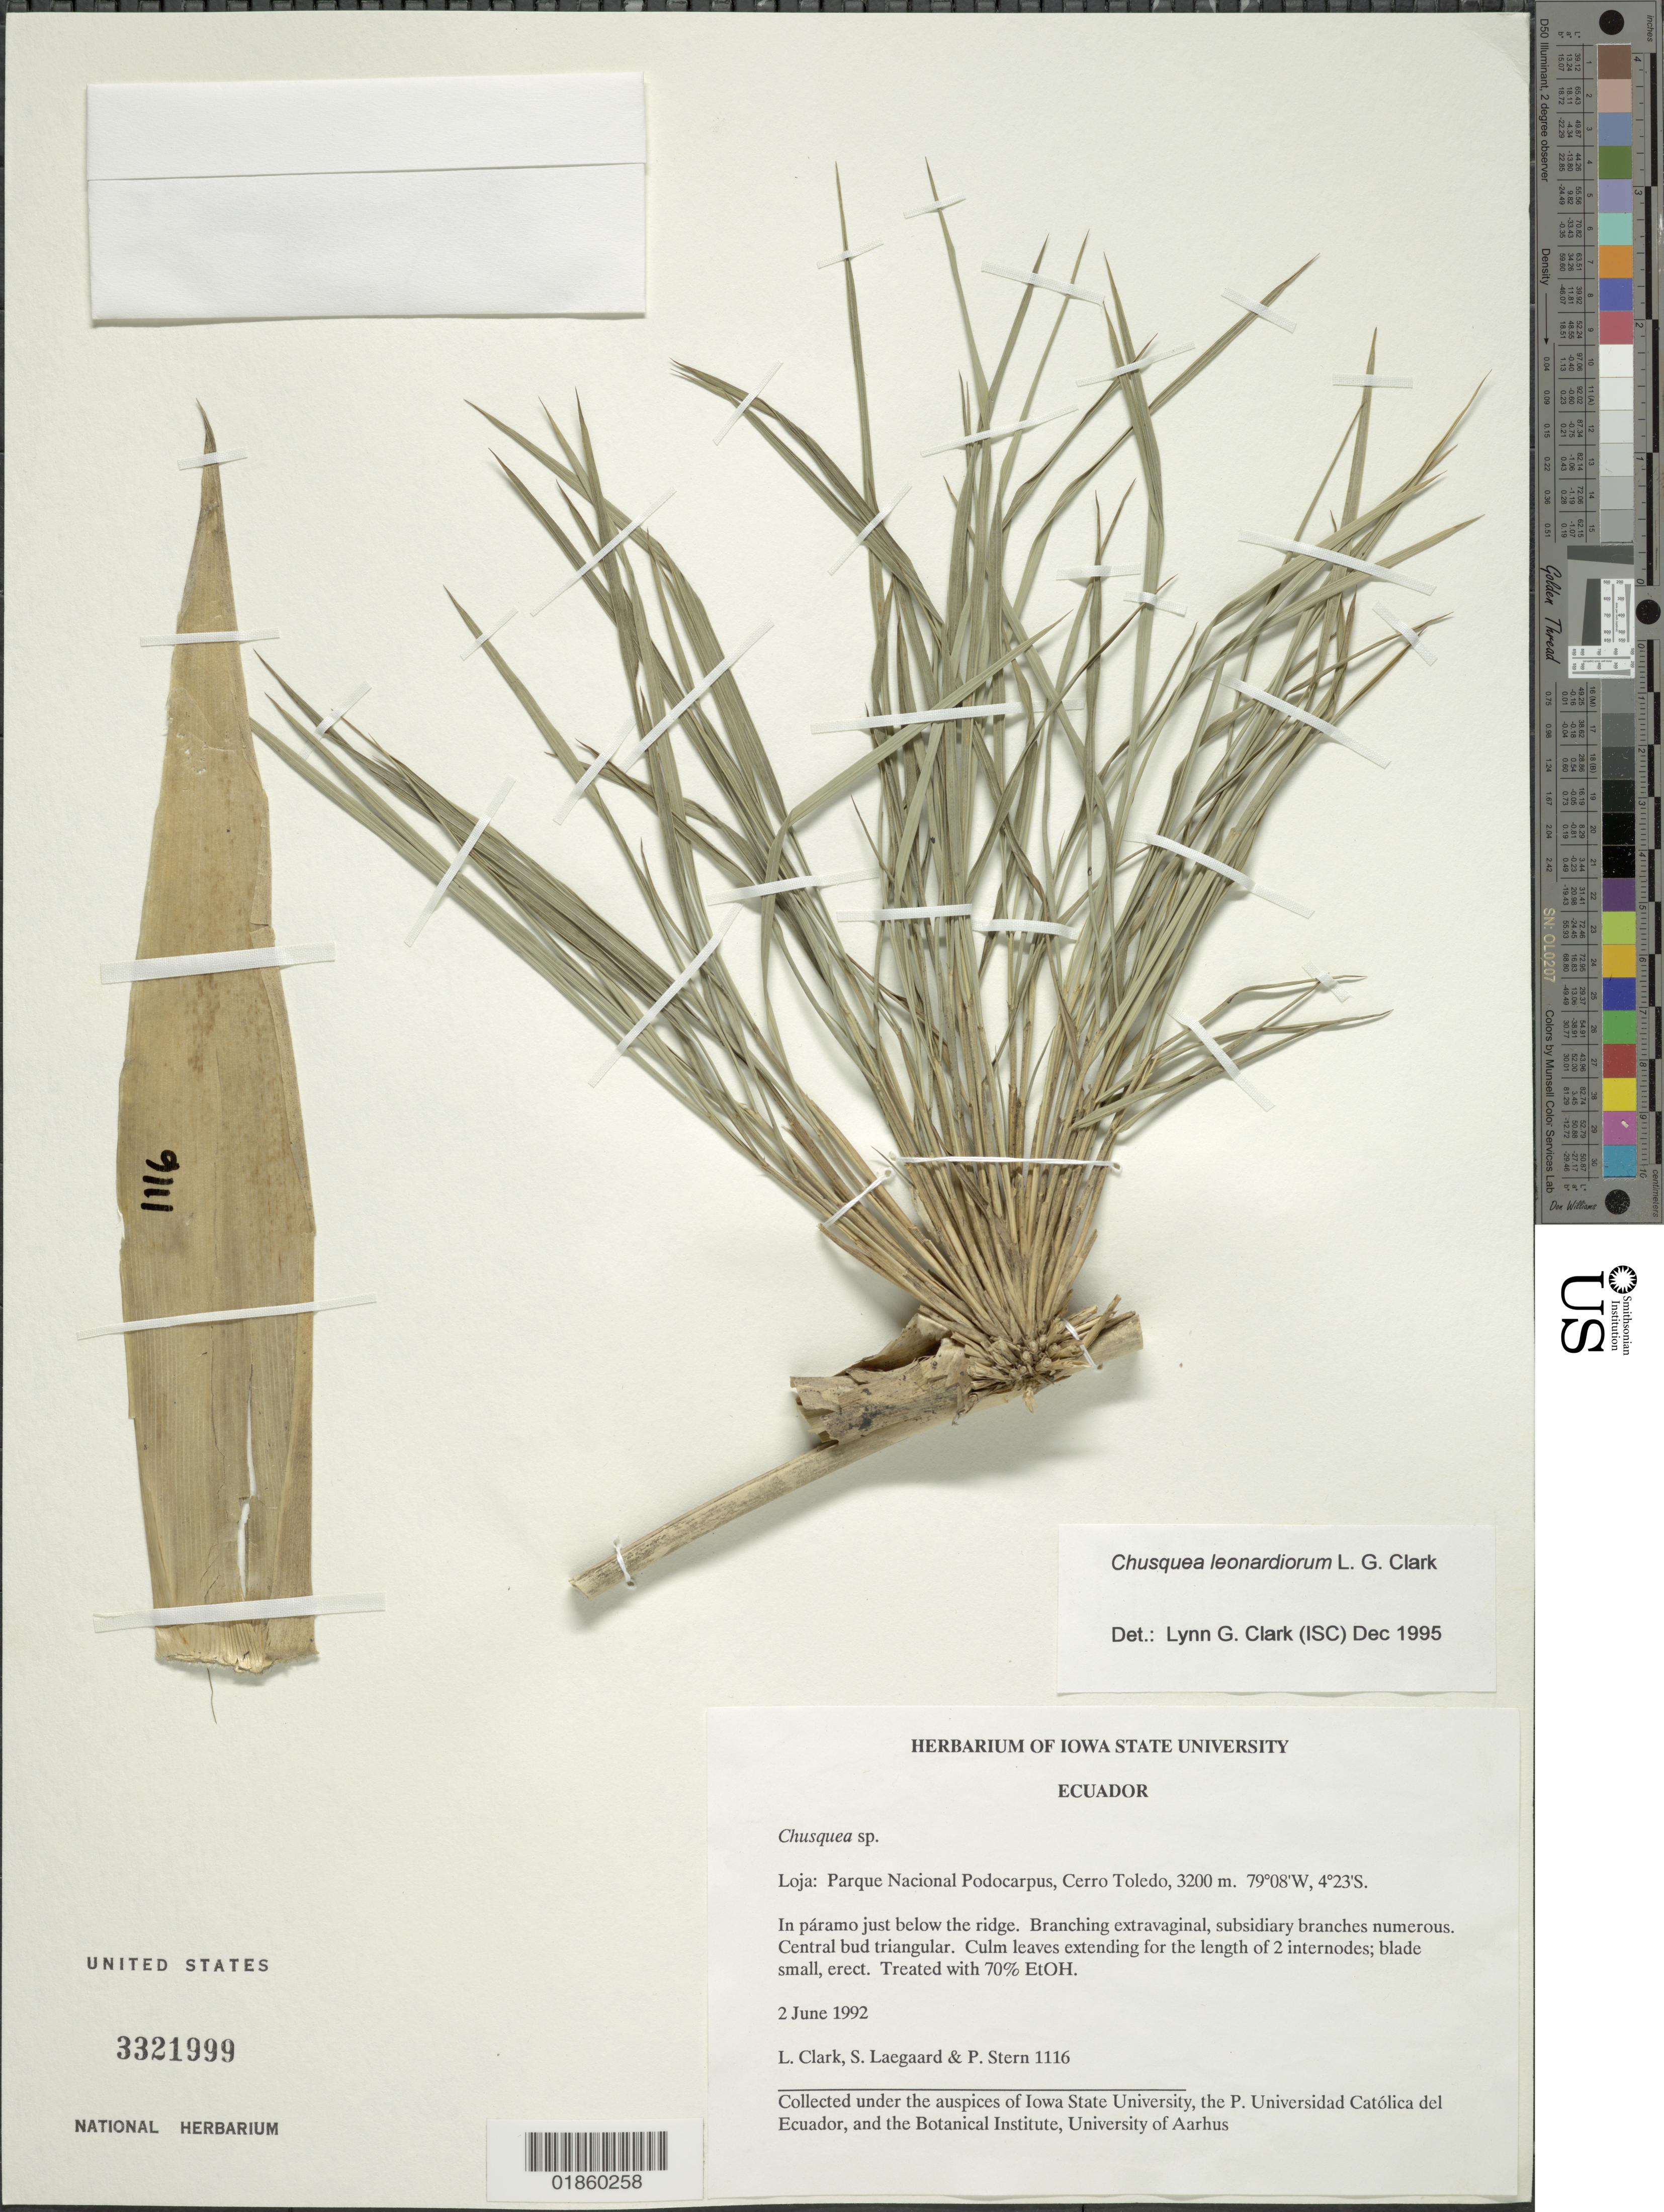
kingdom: Plantae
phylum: Tracheophyta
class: Liliopsida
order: Poales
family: Poaceae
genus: Chusquea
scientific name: Chusquea leonardiorum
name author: L.G. Clark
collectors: L. G. Clark, S. Lægaard & P. Stern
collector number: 1116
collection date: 1992-06-02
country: Ecuador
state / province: Loja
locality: Parque Nacional Podocarpus, Cerro Toledo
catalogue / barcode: US 3321999